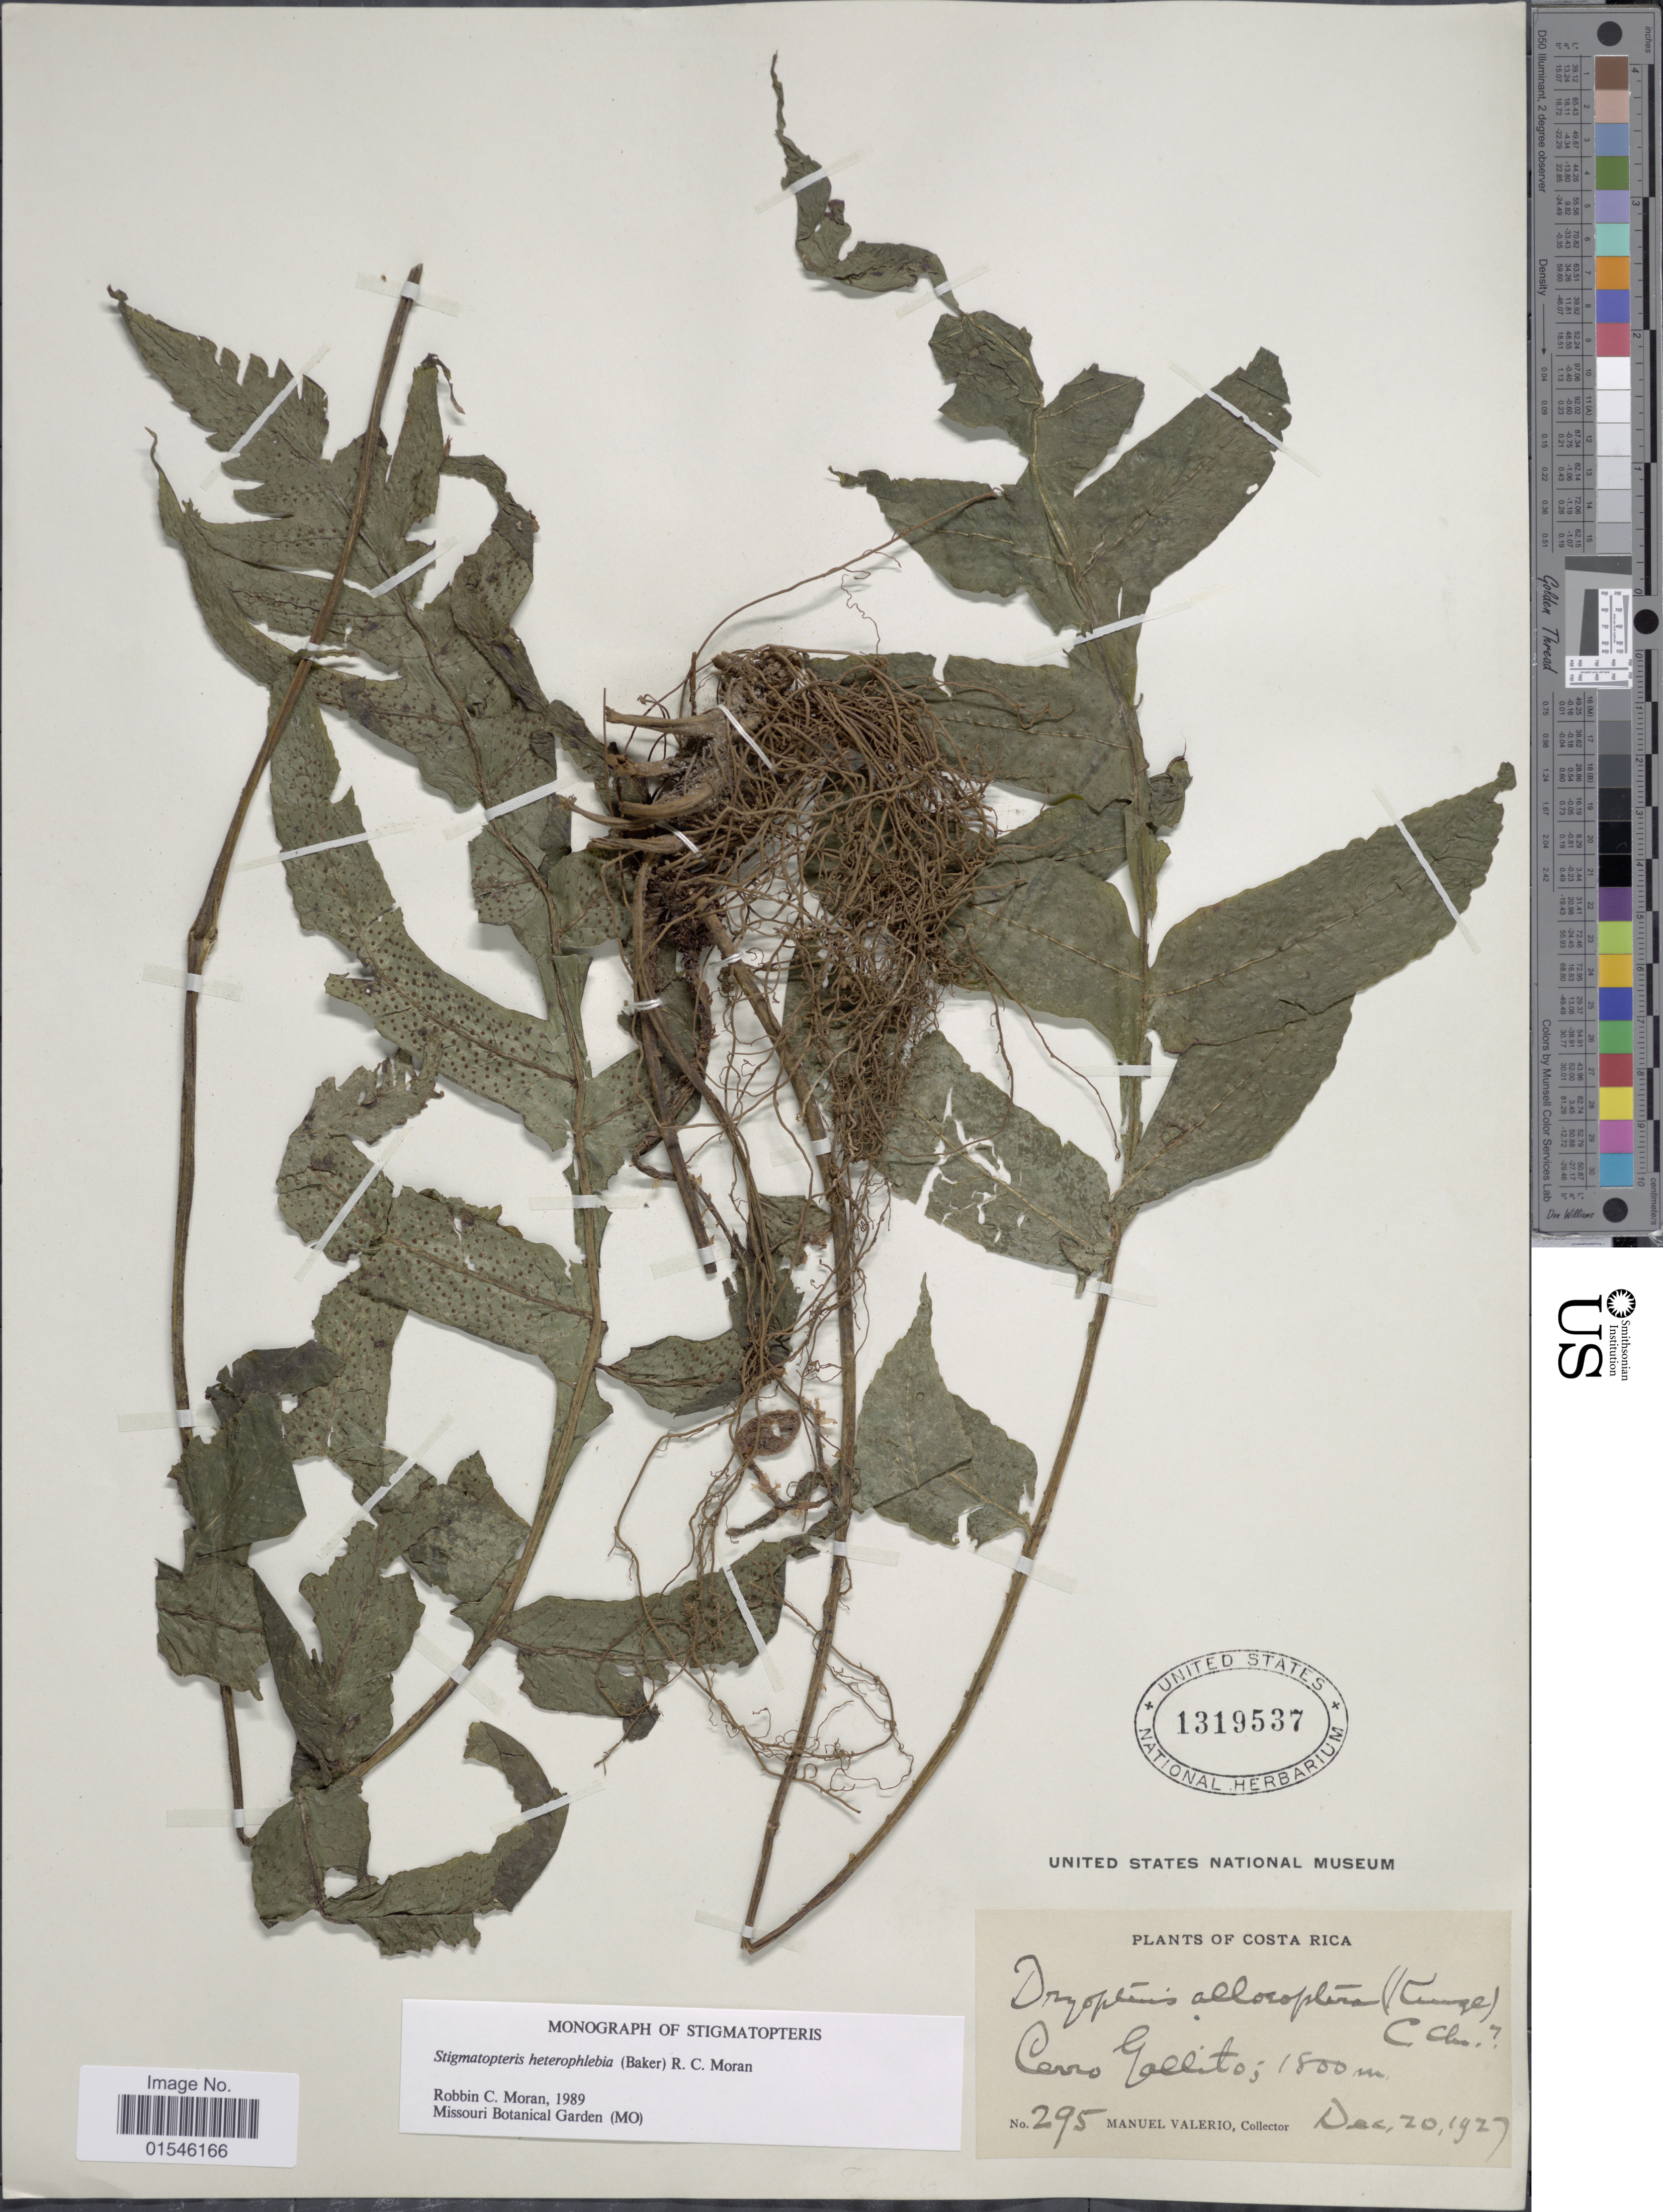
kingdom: Plantae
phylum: Tracheophyta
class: Polypodiopsida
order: Polypodiales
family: Dryopteridaceae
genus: Stigmatopteris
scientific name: Stigmatopteris heterophlebia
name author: (Baker) R.C. Moran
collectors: M. Valerio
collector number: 295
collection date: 1927-12-20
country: Costa Rica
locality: Cerro Gallito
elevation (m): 1800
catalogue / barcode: US 1319537